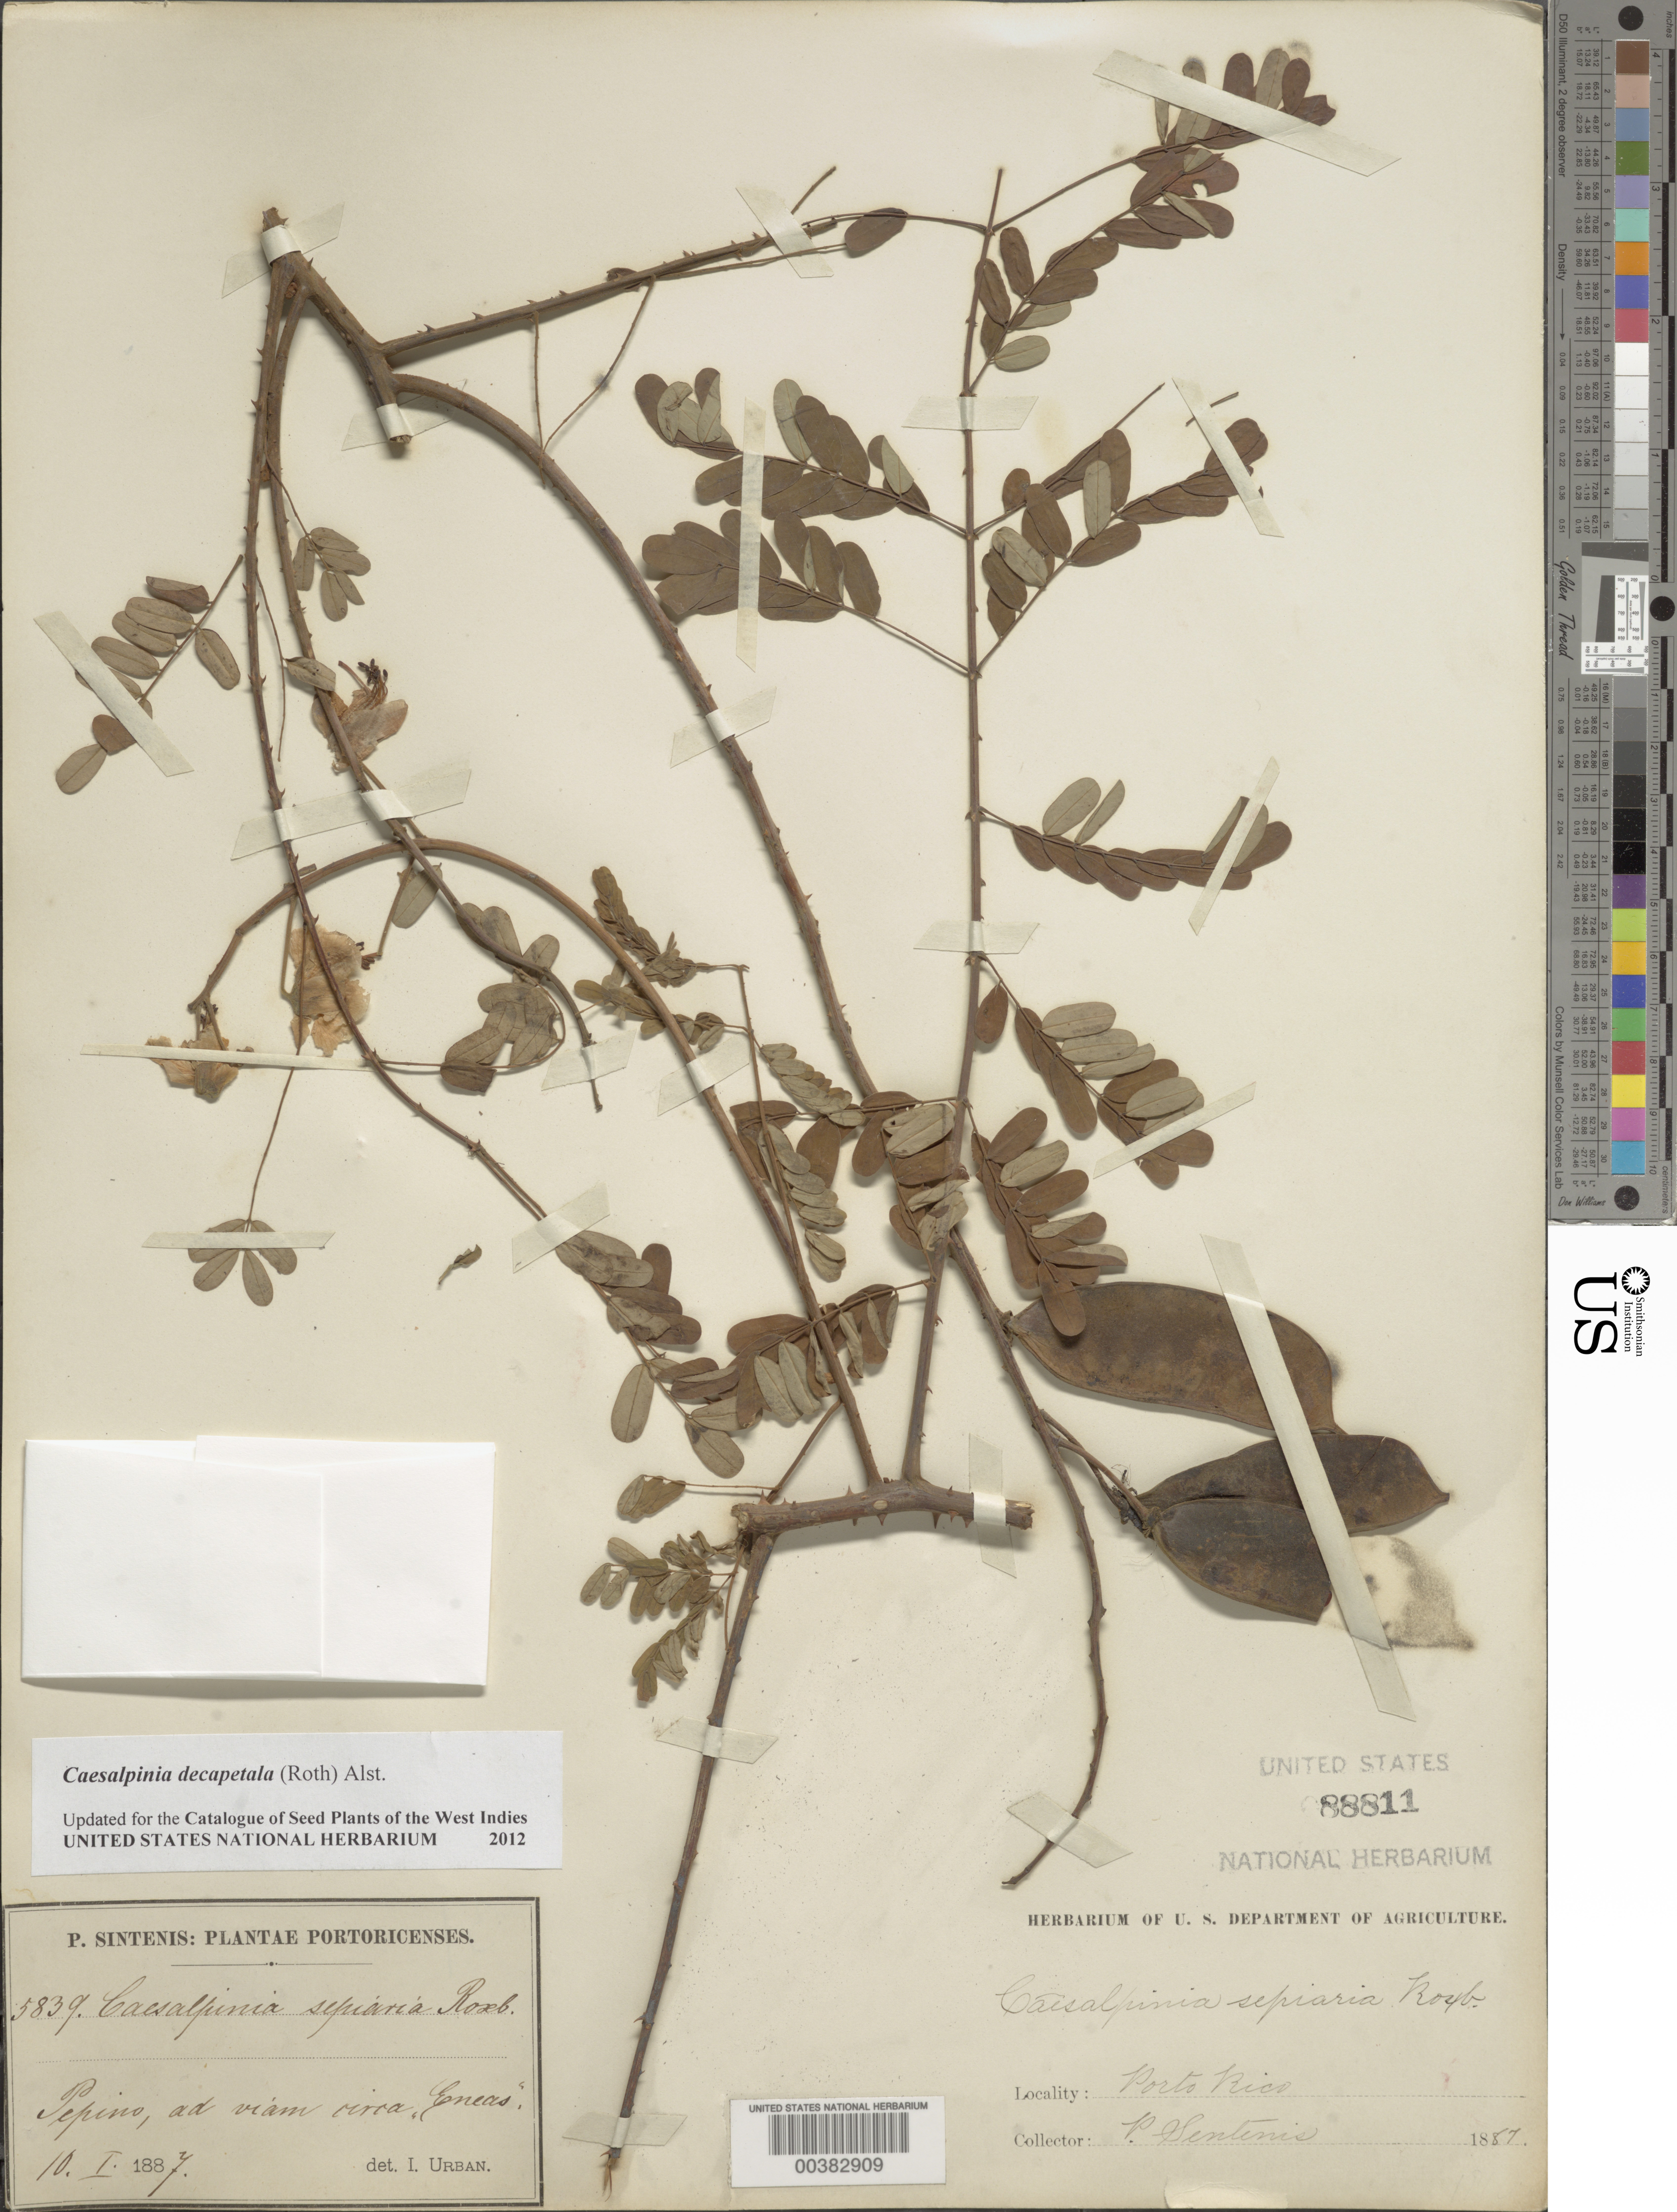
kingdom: Plantae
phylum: Tracheophyta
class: Magnoliopsida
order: Fabales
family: Fabaceae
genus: Biancaea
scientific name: Biancaea decapetala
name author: (Roth) O. Deg.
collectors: P. Sintenis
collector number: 5839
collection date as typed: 10 Jan 1887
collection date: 1887-01-10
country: Puerto Rico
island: Greater Antilles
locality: Pepino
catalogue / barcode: US 88811